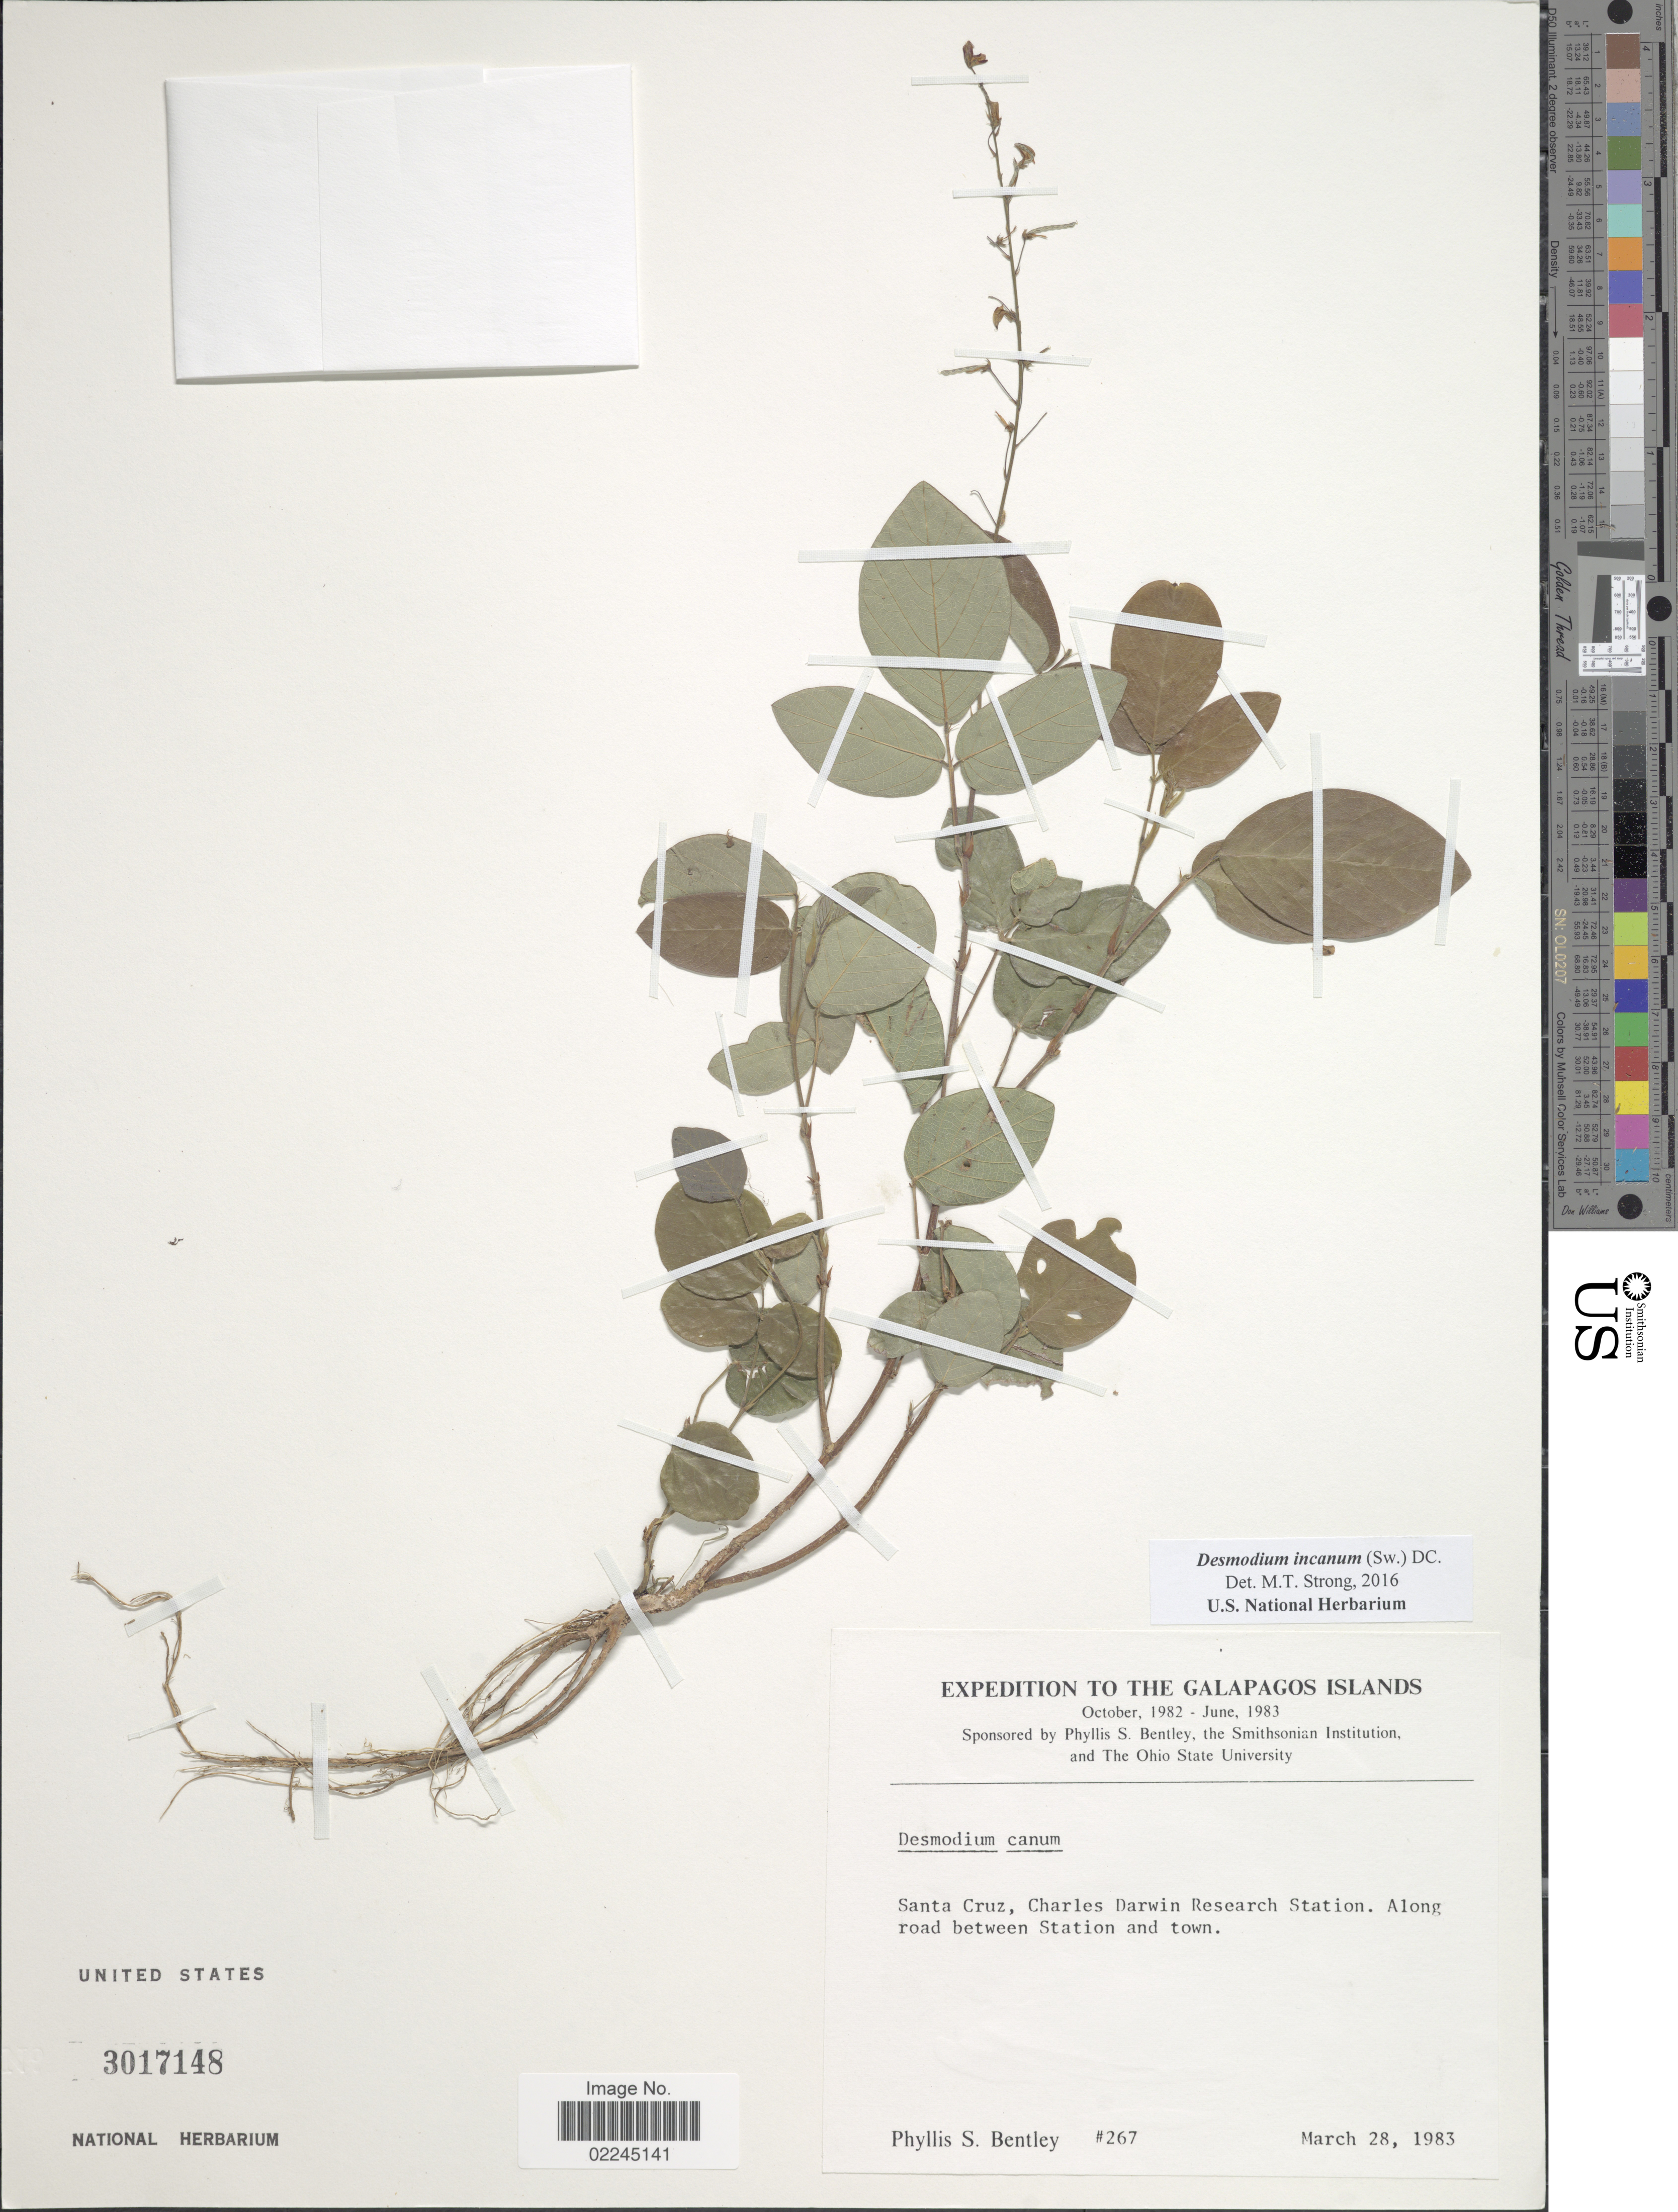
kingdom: Plantae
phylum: Tracheophyta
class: Magnoliopsida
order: Fabales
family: Fabaceae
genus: Desmodium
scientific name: Desmodium incanum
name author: (Sw.) DC.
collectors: P. S. Bentley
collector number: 267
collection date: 1983-03-28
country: Ecuador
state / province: Colón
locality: Galapagos Islands. Santa Cruz, Charles Darwin Research Station. Along road between Station and town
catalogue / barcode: US 3017148